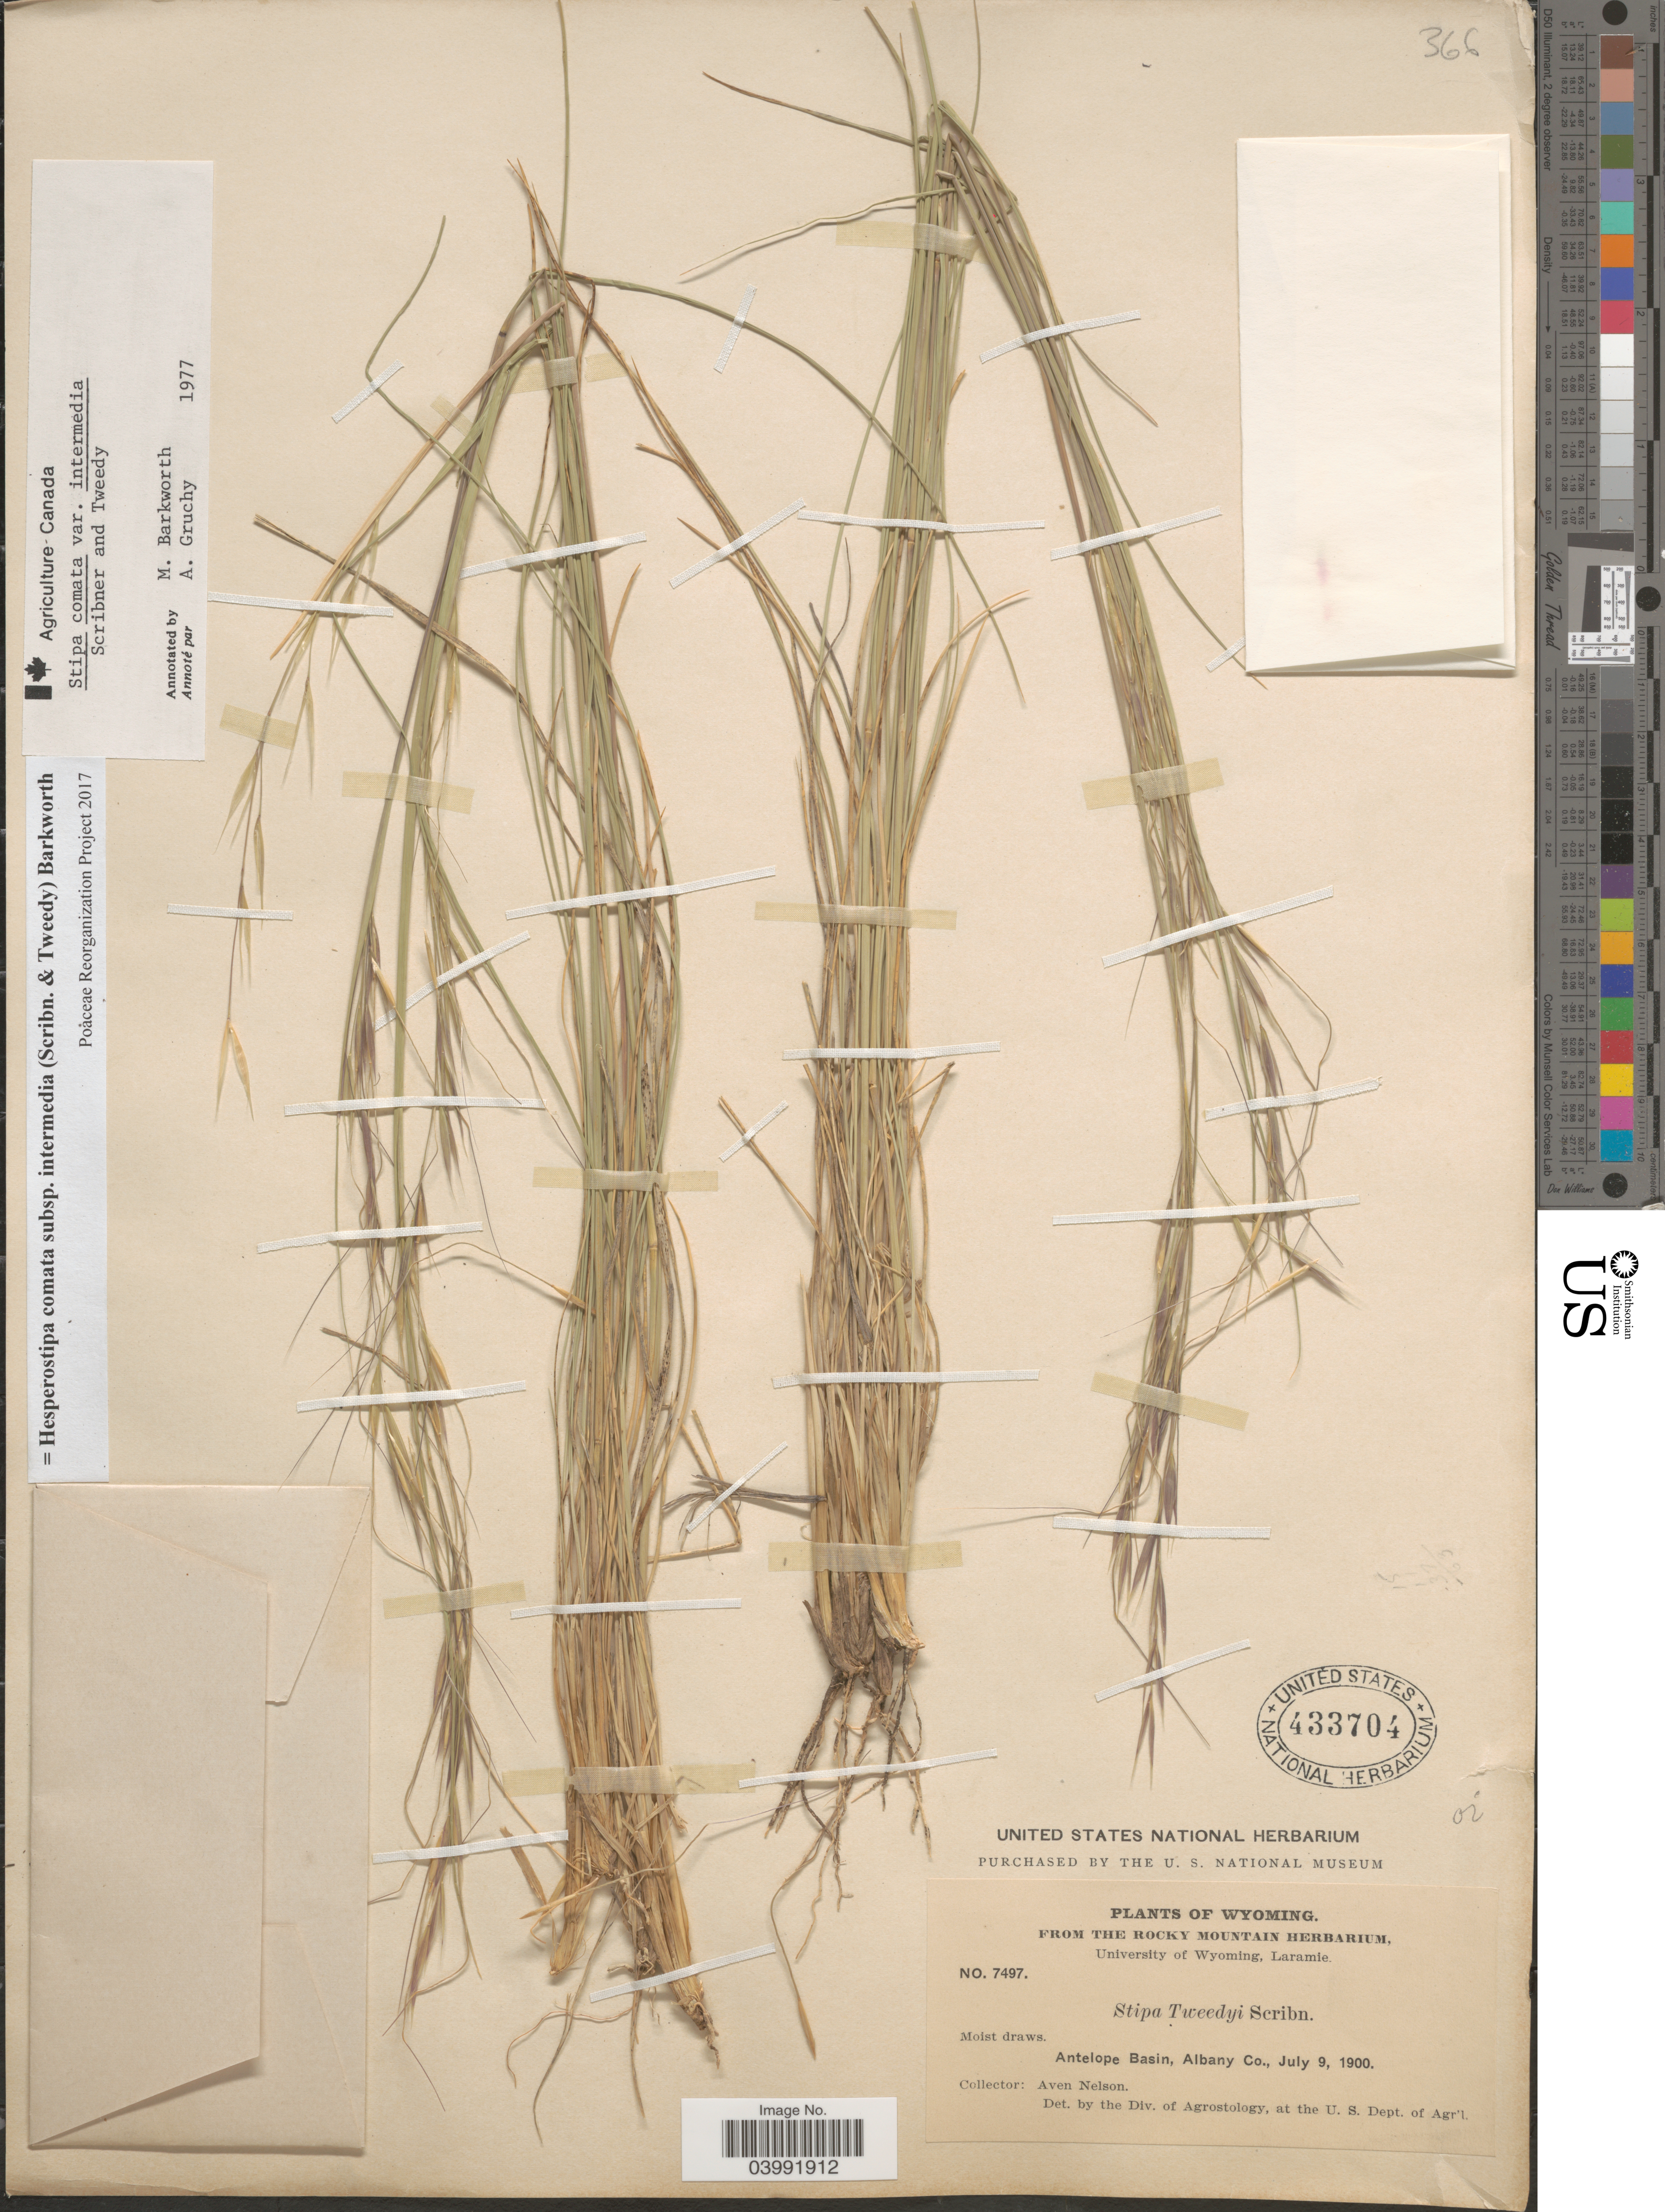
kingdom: Plantae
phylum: Tracheophyta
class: Liliopsida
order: Poales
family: Poaceae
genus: Hesperostipa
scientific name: Hesperostipa comata subsp. intermedia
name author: (Scribn. & Tweedy) Barkworth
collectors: A. Nelson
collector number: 7497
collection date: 1900-07-09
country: United States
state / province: Wyoming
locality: Moist draws. Antelope Basin, Albany Co.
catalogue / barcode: US 433704